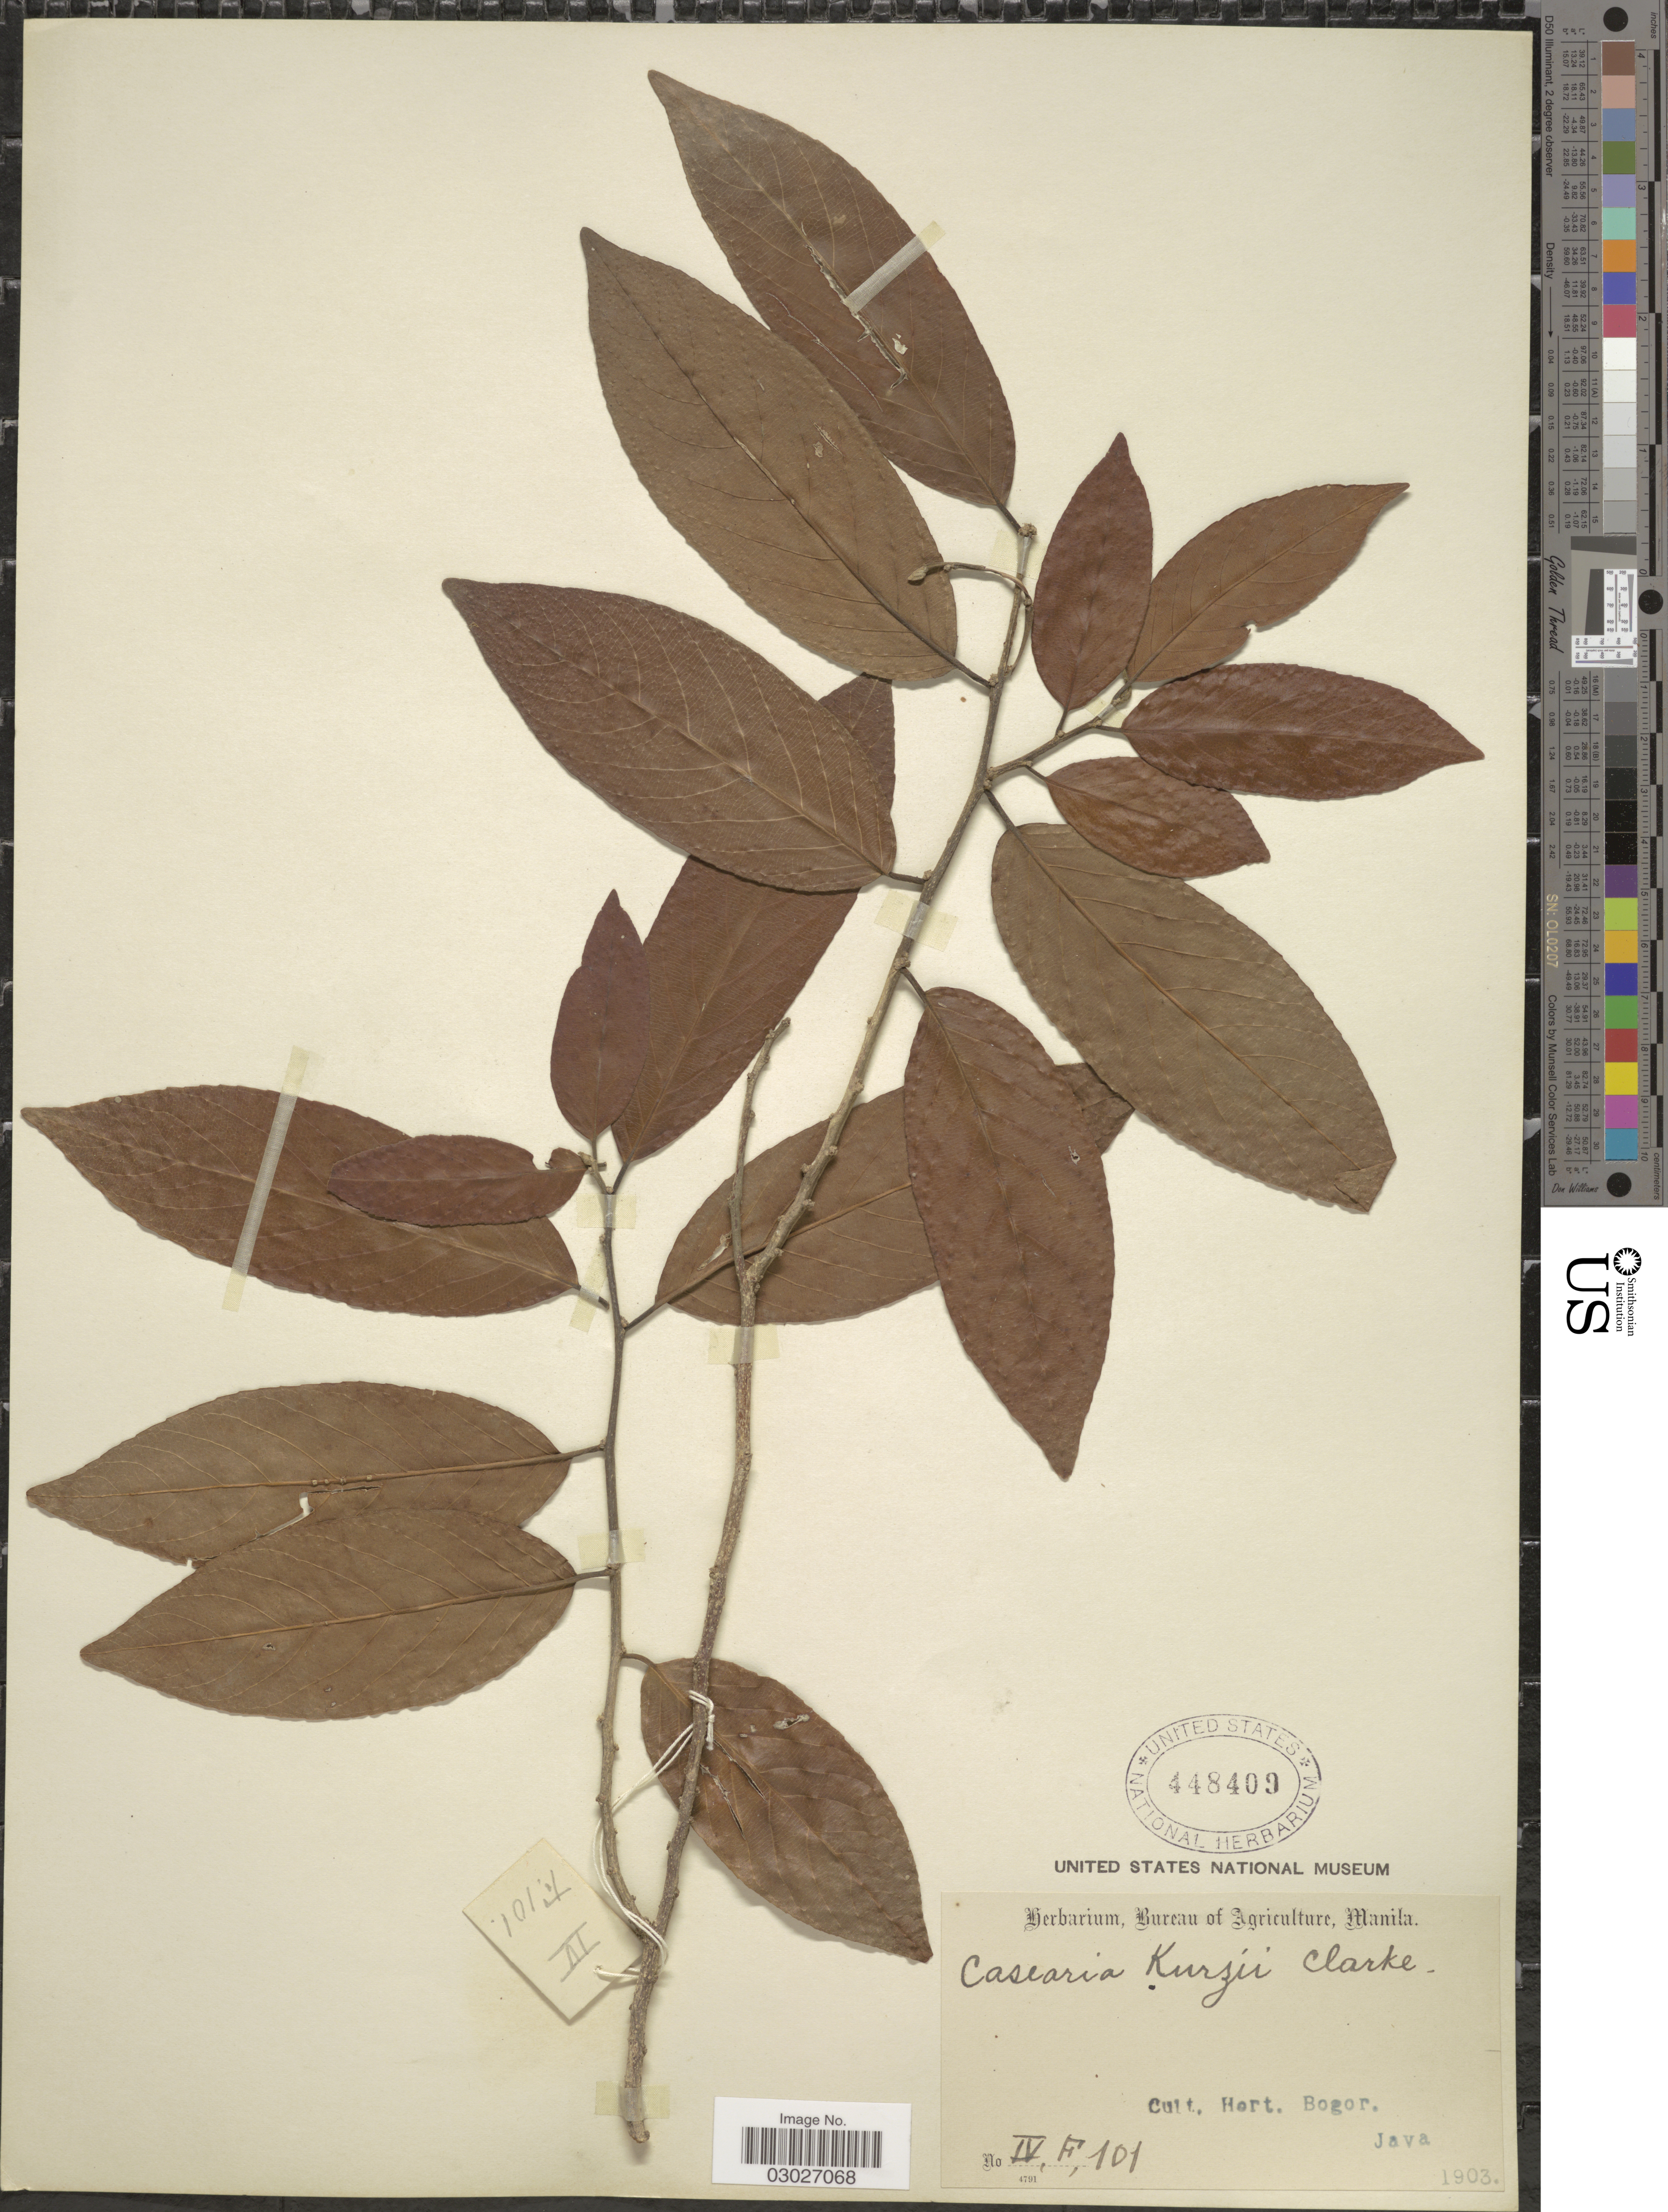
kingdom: Plantae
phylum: Tracheophyta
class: Magnoliopsida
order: Malpighiales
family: Salicaceae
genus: Casearia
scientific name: Casearia kurzii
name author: C.B. Clarke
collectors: Ex herb. Bureau of Agriculture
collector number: IV,F,101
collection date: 1903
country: Indonesia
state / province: Java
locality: Hort. Bogor.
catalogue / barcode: US 448409